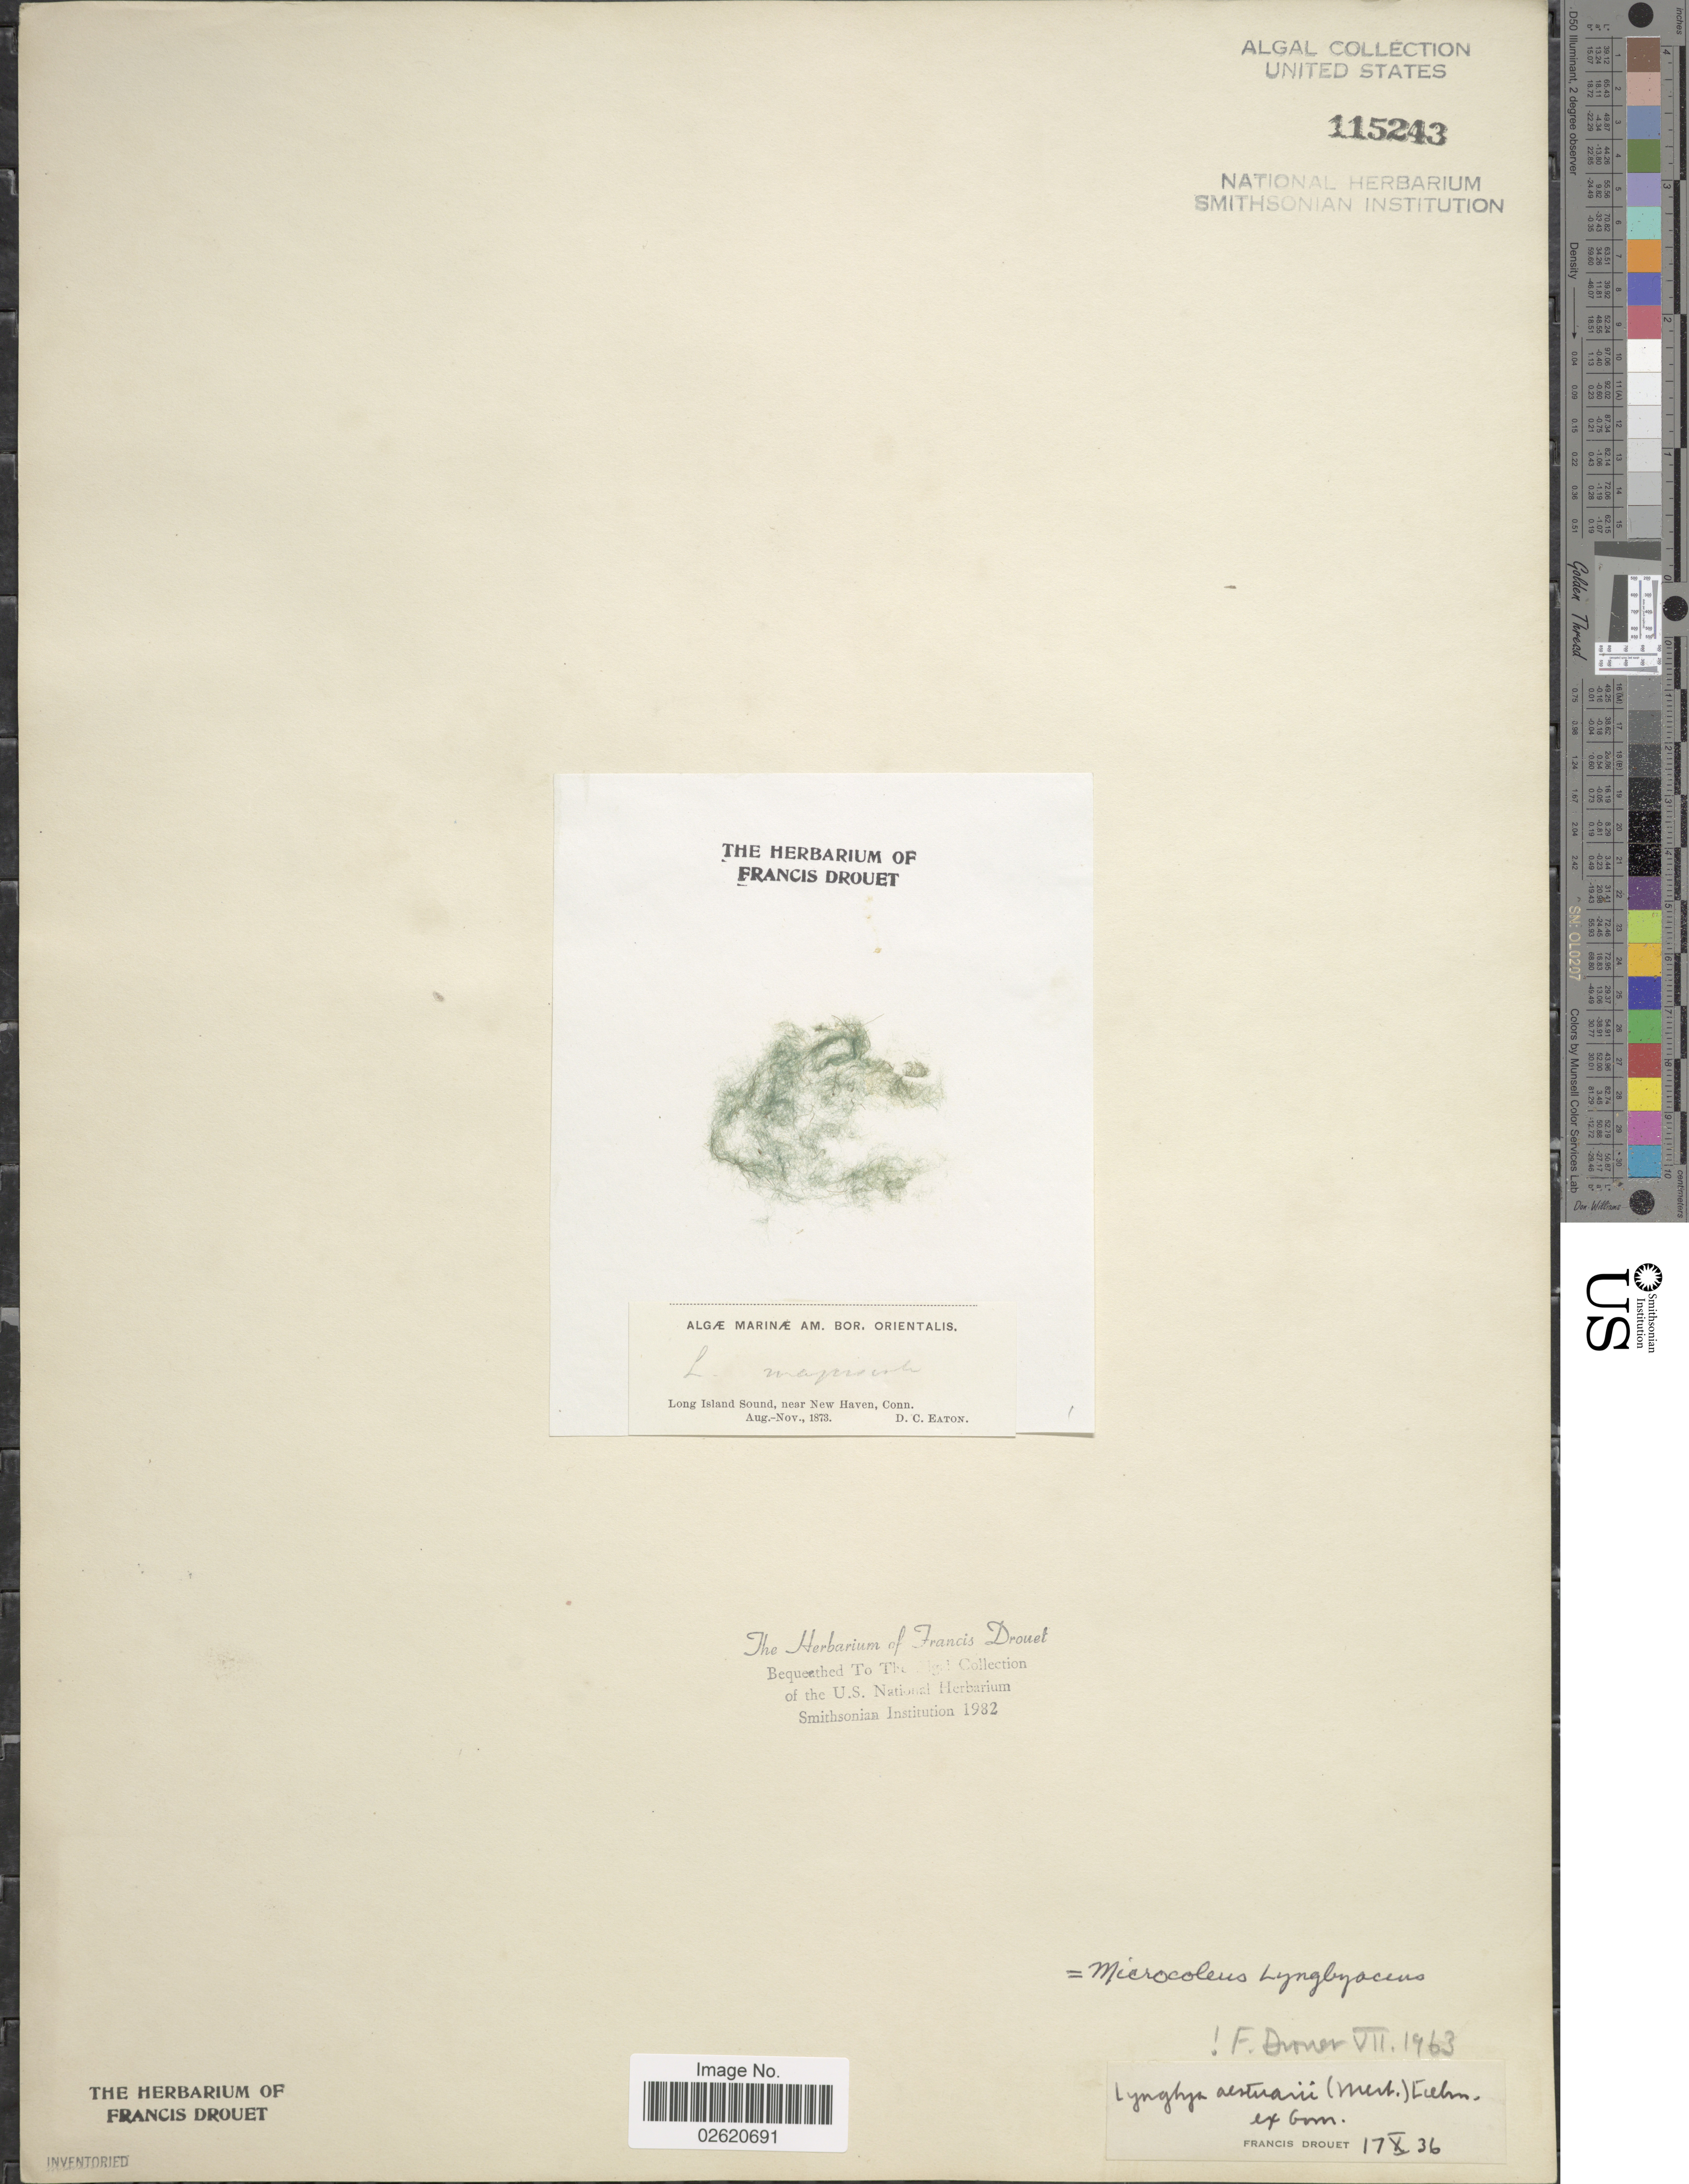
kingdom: Bacteria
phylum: Cyanobacteria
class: Cyanobacteriia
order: Cyanobacteriales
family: Microcoleaceae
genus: Microcoleus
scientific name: Microcoleus lyngbyaceus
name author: Kütz. ex Forti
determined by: Drouet, F. E.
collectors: D. C. Eaton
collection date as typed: Aug 1873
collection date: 1873-08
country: United States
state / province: Connecticut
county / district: New Haven County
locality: Long Island Sound, New Haven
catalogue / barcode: US 115243